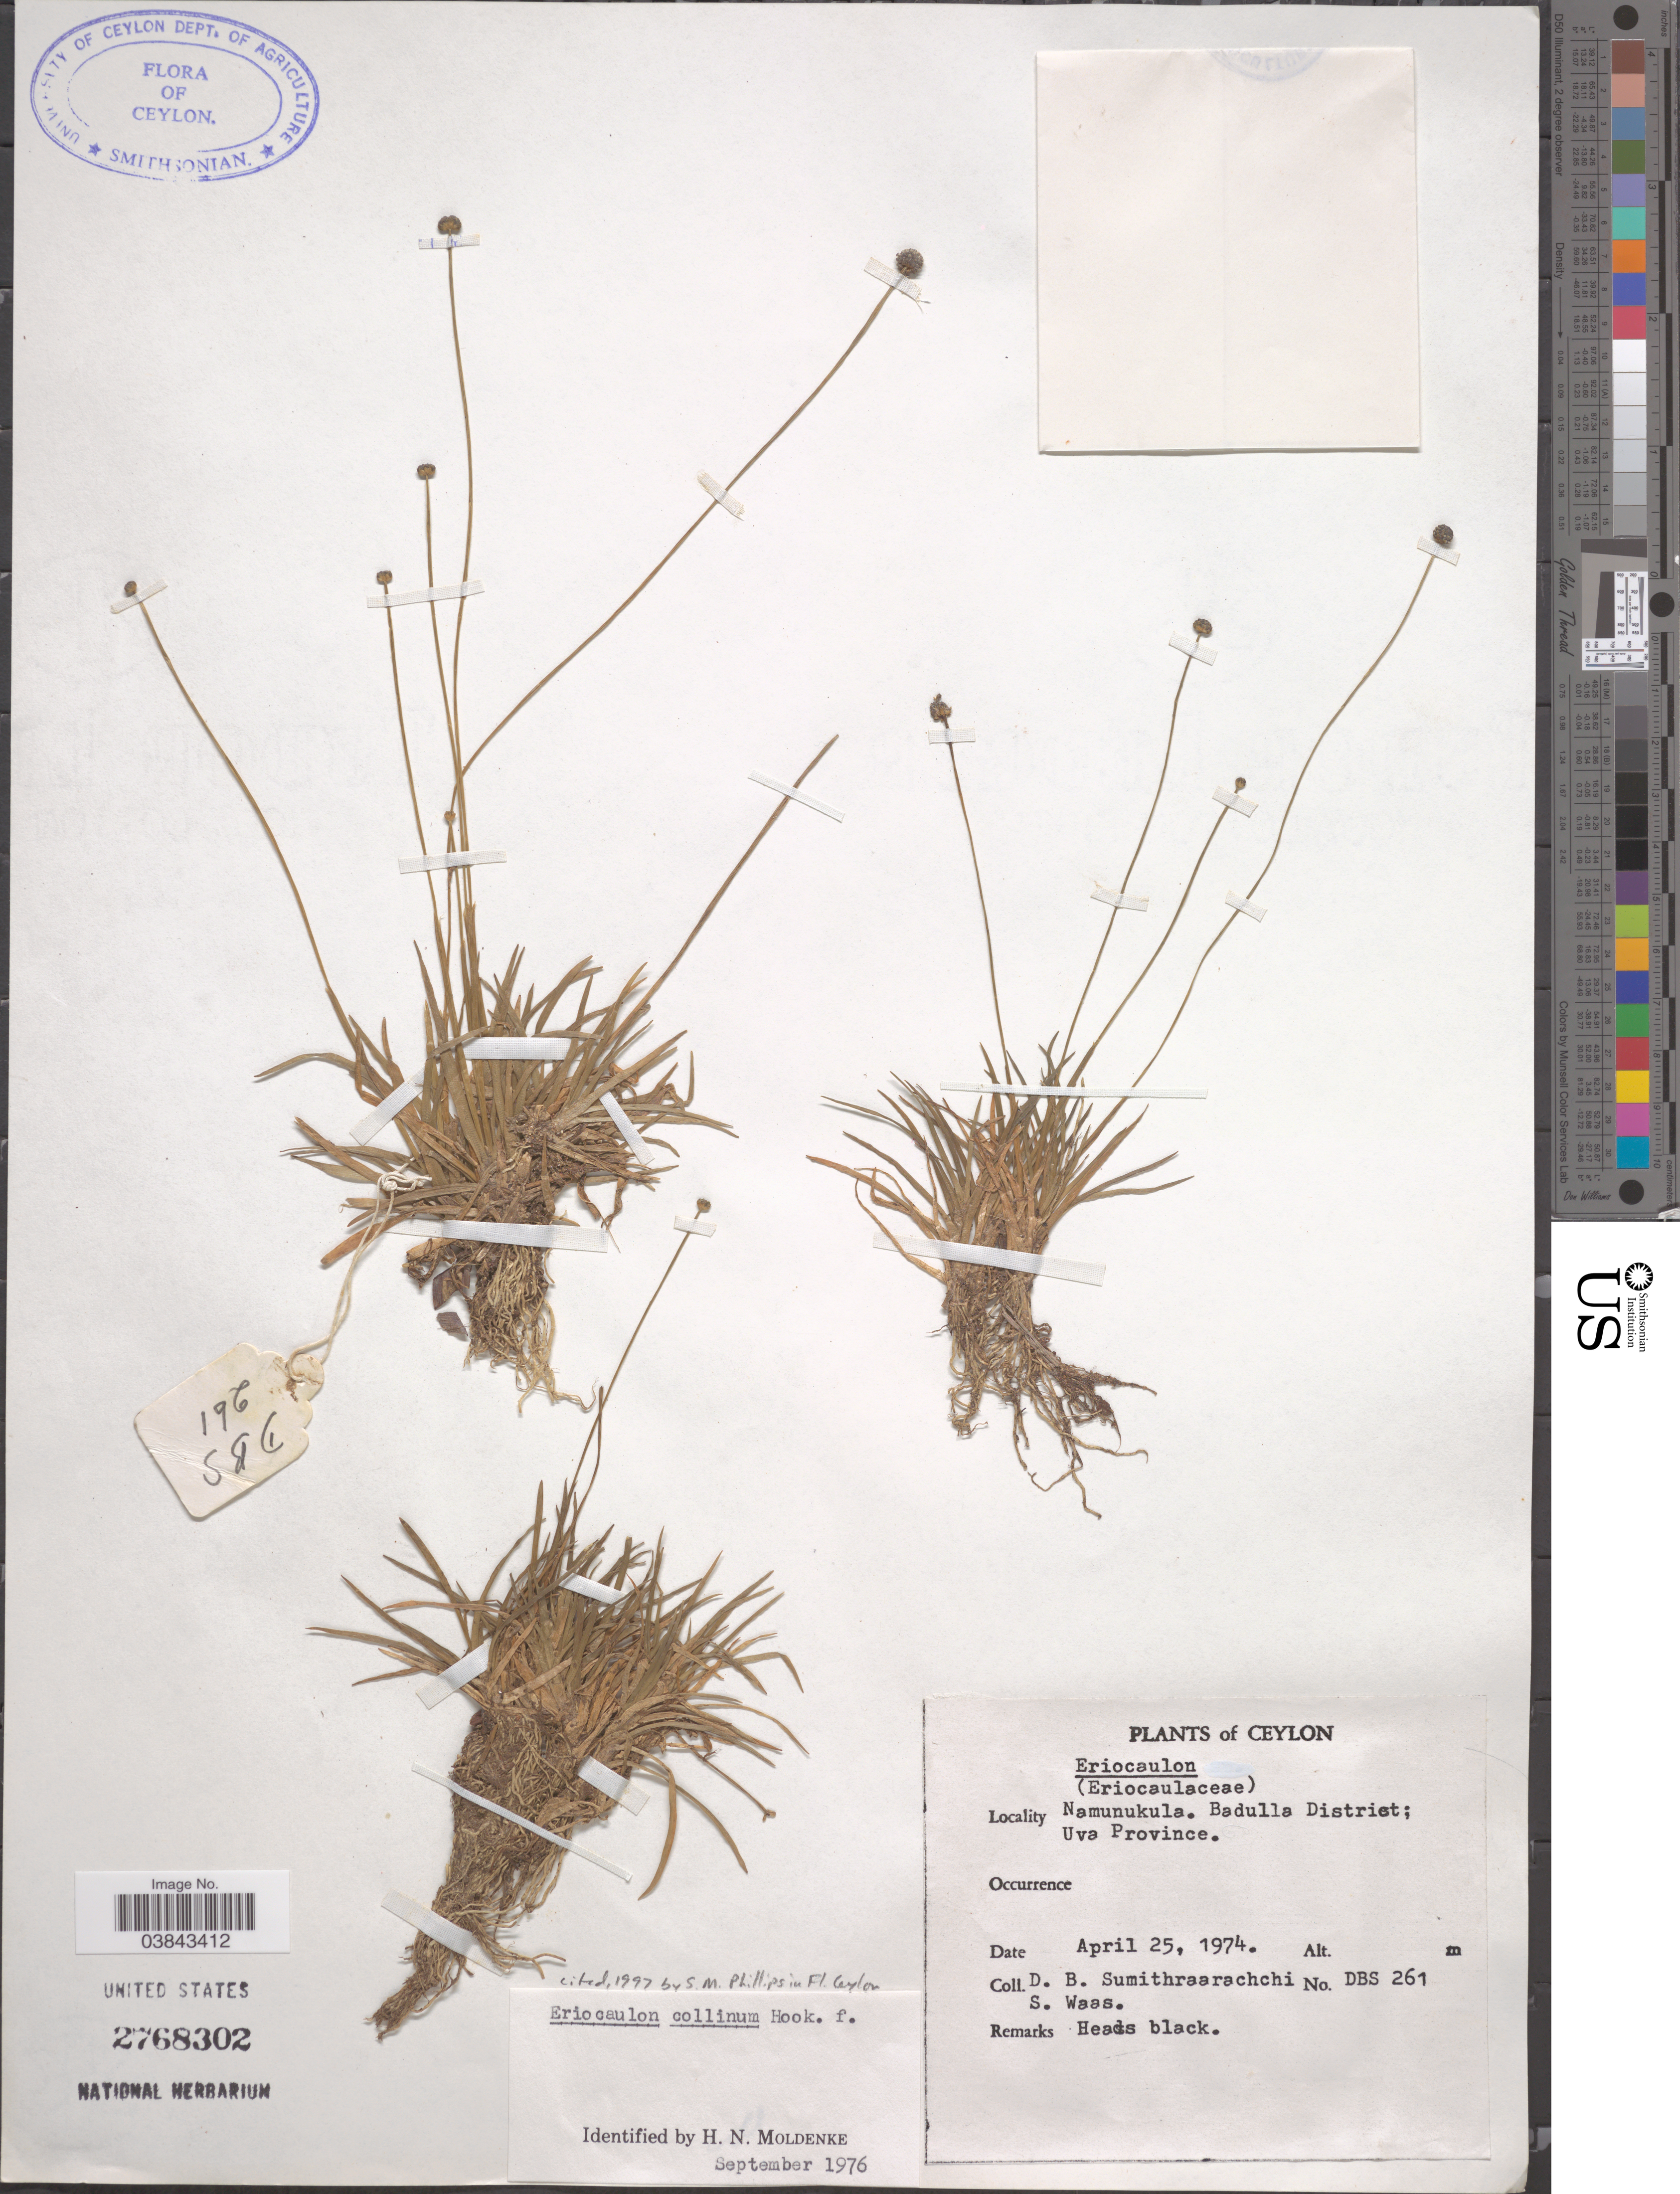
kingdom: Plantae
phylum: Tracheophyta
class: Liliopsida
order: Poales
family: Eriocaulaceae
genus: Eriocaulon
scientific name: Eriocaulon collinum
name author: Hook. f.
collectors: D. B. Sumithraarachchi & S. Waas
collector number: DBS 261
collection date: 1974-04-25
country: Sri Lanka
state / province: Uva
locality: Ceylon. Namunukula. Badulla District; Uva Province.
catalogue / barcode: US 2768302